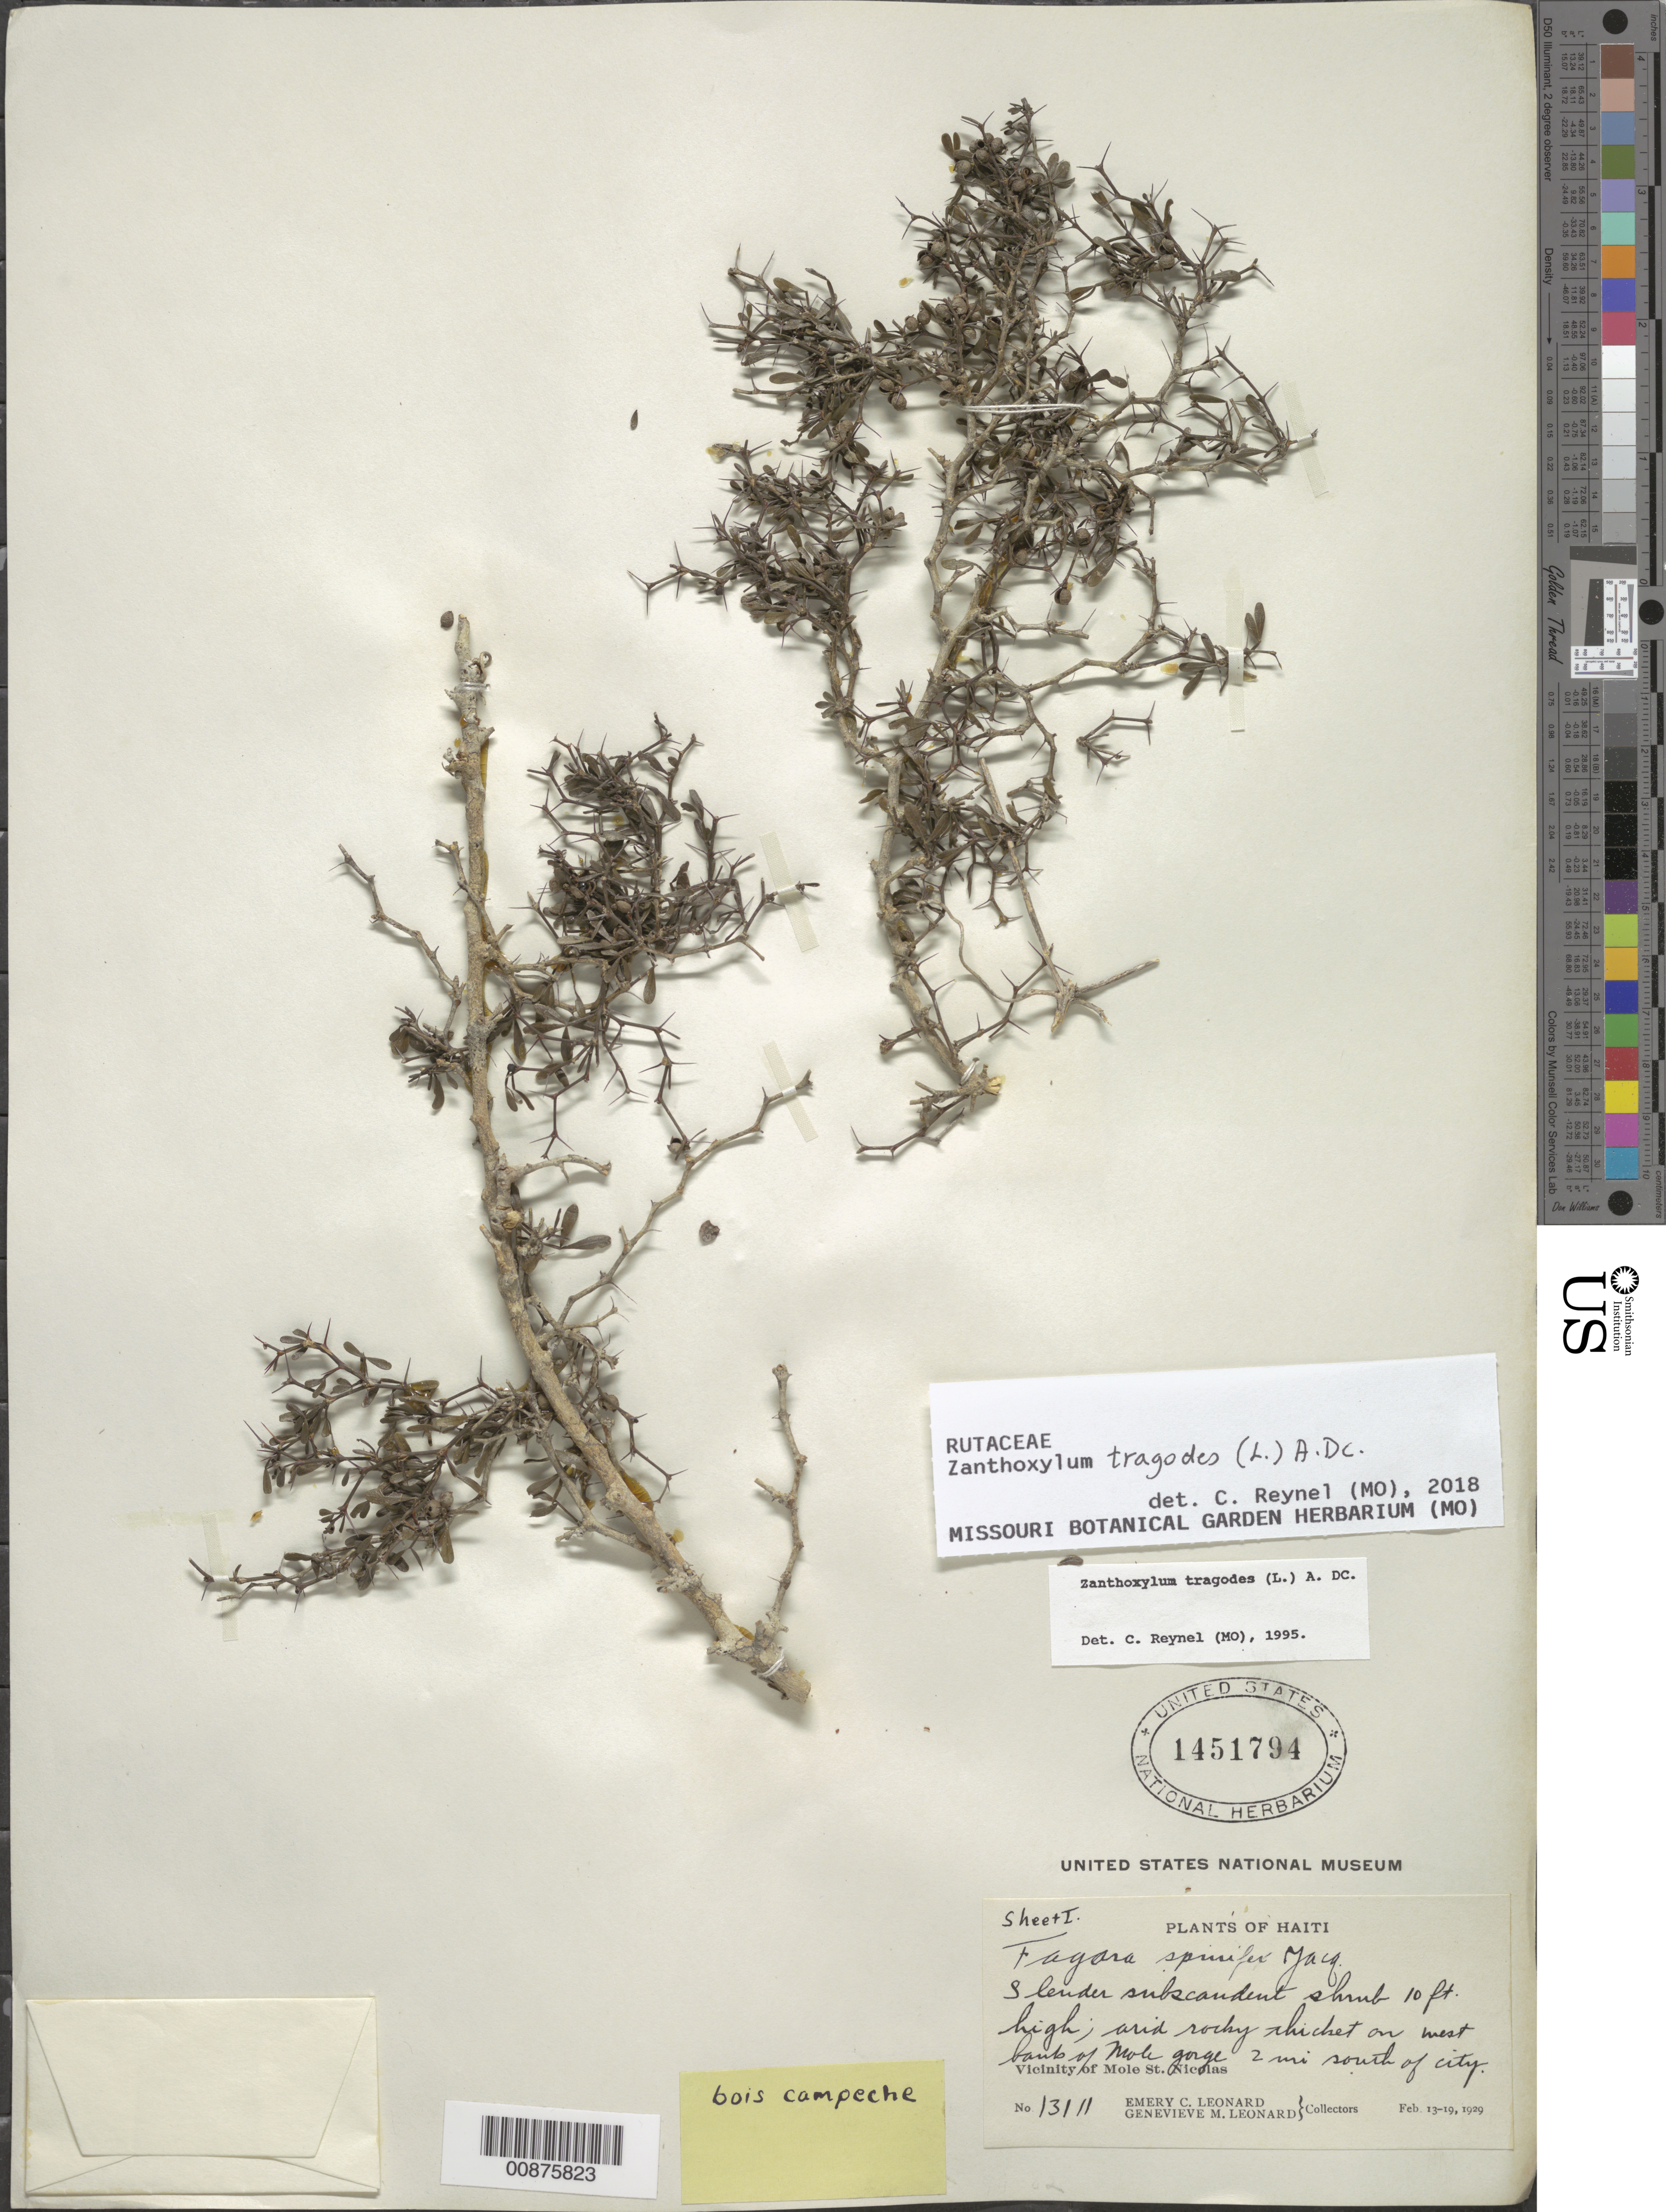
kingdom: Plantae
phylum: Tracheophyta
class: Magnoliopsida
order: Sapindales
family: Rutaceae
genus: Zanthoxylum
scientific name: Zanthoxylum tragodes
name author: (L.) DC.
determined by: Reynel, Carlos A., (MO), Missouri Botanical Garden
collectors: E. C. Leonard & G. M. Leonard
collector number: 13111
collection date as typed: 13 Feb 1929 to 19 Feb 1929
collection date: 1929-02-13/1929-02-19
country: Haiti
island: Hispaniola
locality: Vicinity of Mole St. Nicolas, west bank of Mole gorge, 2 miles S of city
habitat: Arid rocky thicket on bank of gorge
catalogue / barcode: US 1451794